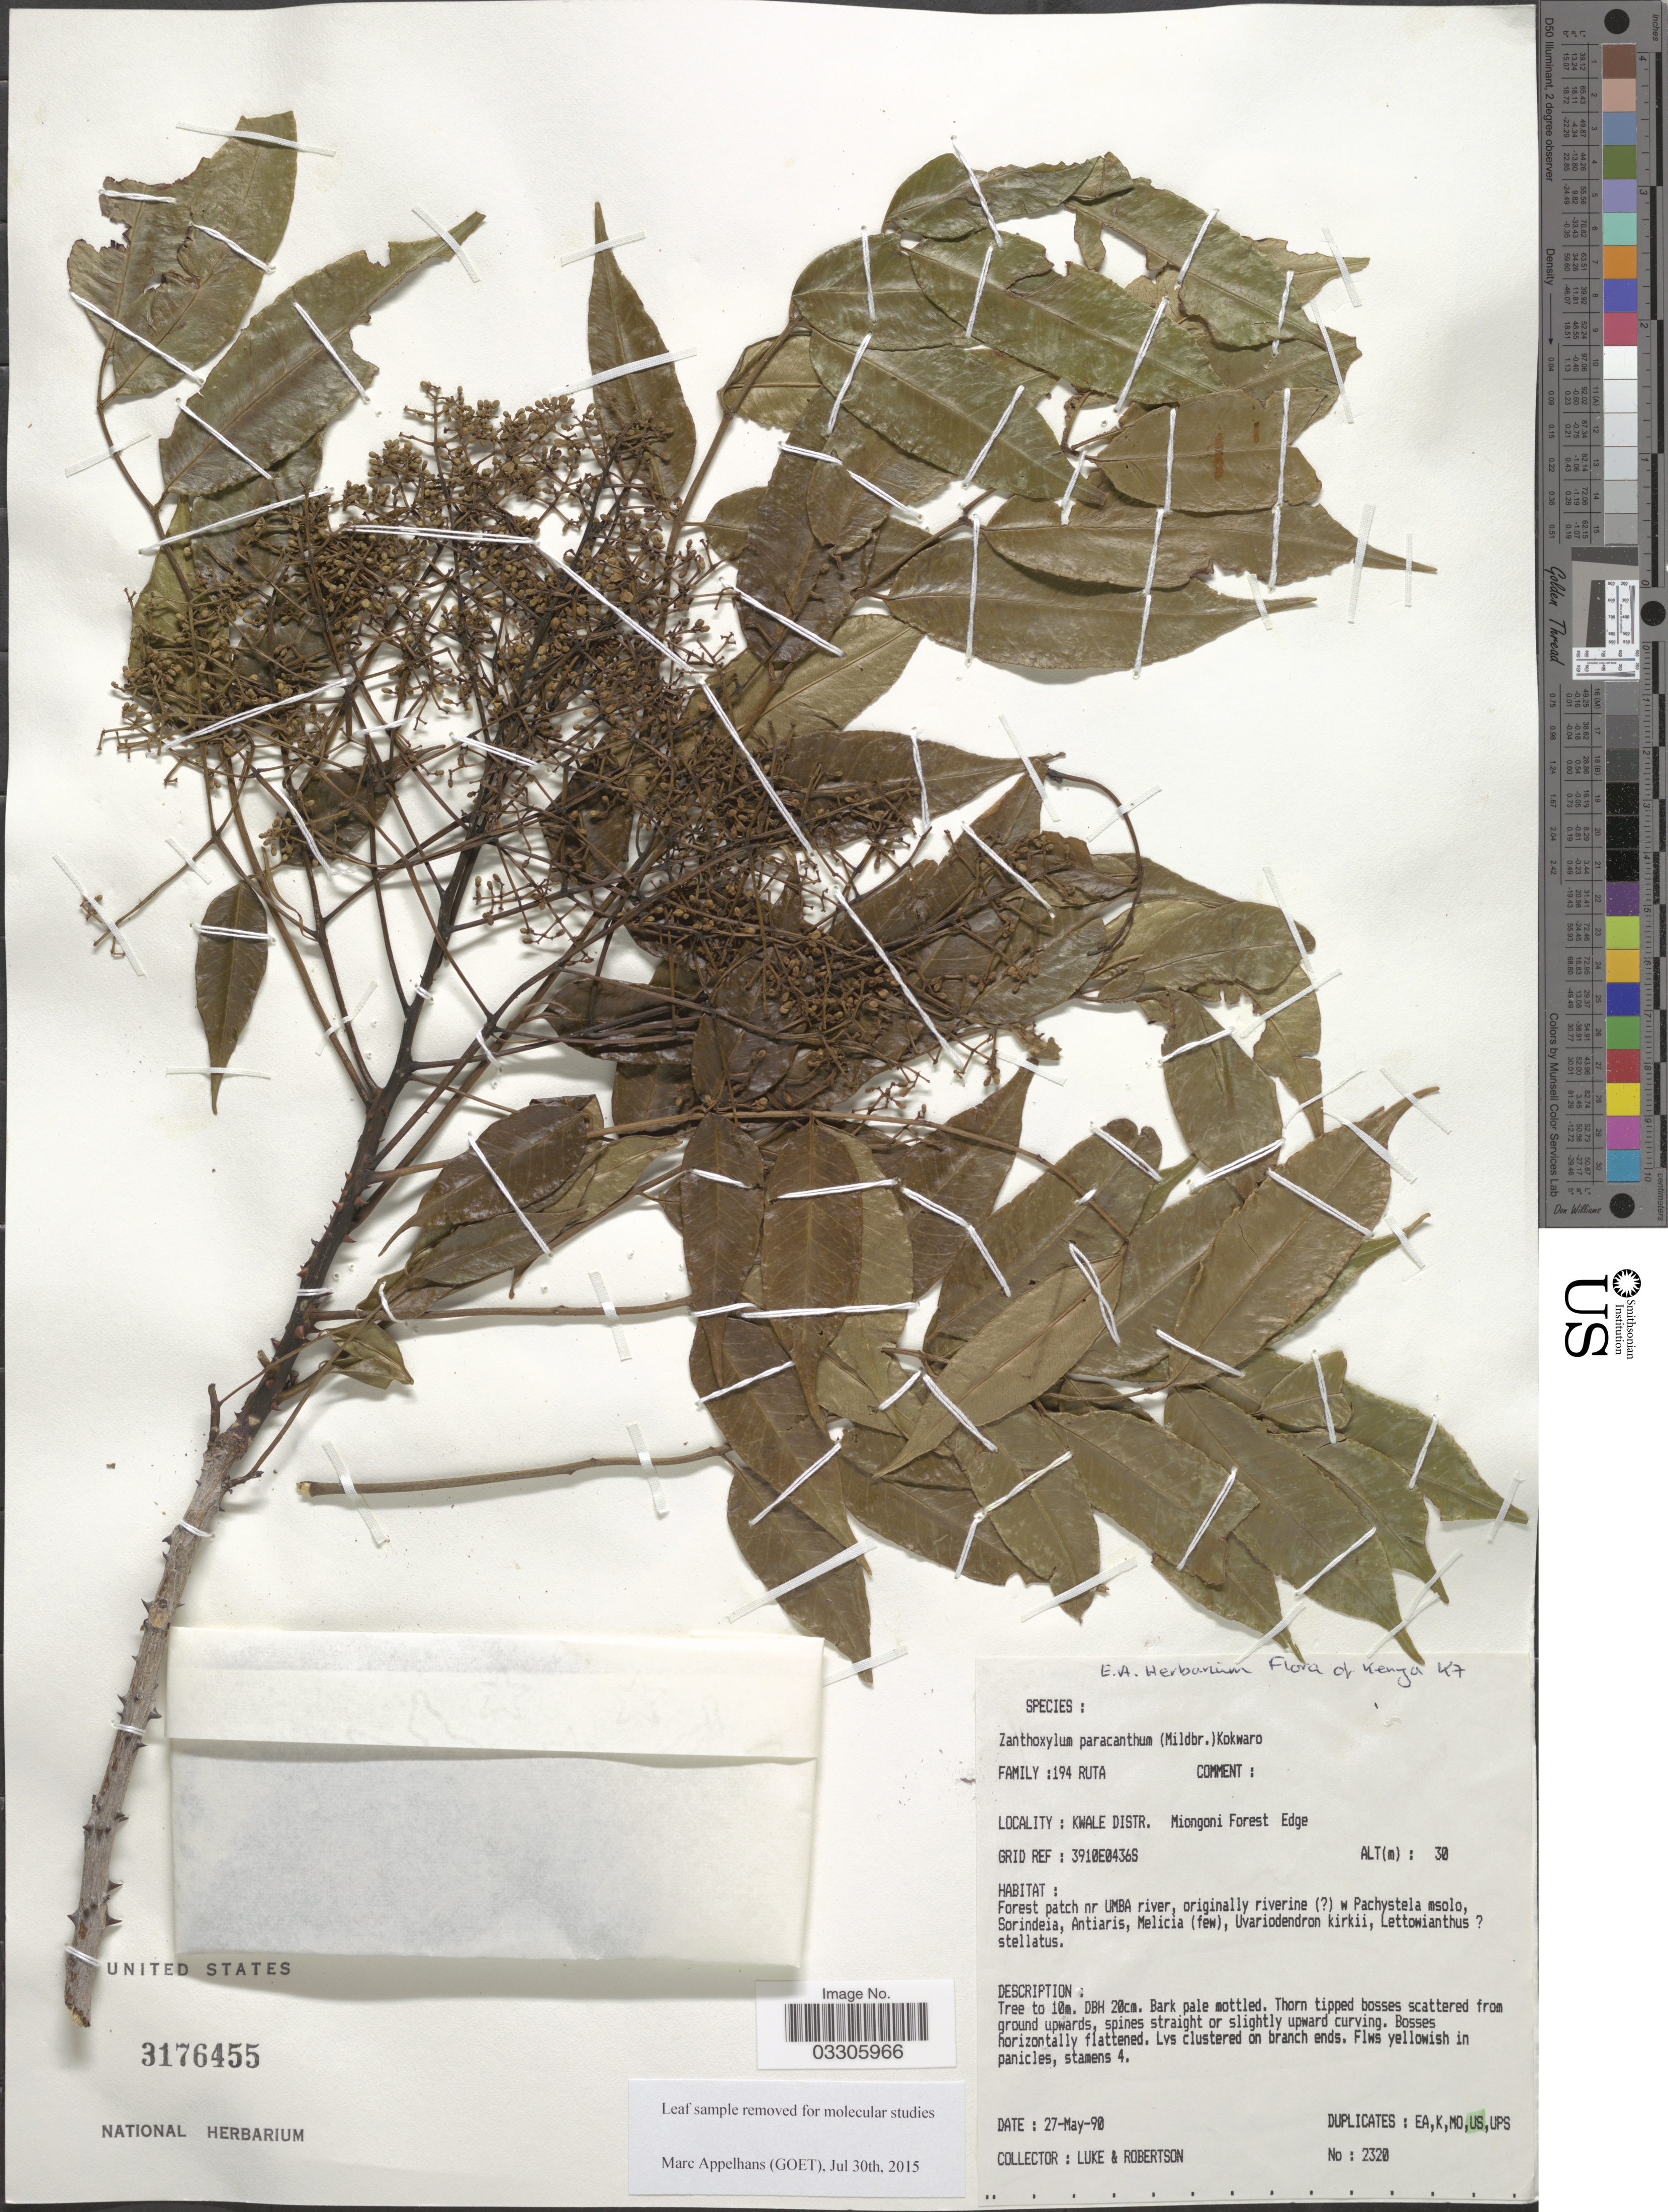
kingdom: Plantae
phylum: Tracheophyta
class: Magnoliopsida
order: Sapindales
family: Rutaceae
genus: Zanthoxylum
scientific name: Zanthoxylum paracanthum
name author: Kokwaro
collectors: -. Luke & -. Robertson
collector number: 2320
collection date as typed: Transcribed d/m/y: 27/5/90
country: Kenya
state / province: Kwale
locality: K7, Kwale Distr. Miongoni Forest Edge, Forest patch nr Umba river.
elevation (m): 30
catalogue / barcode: US 3176455